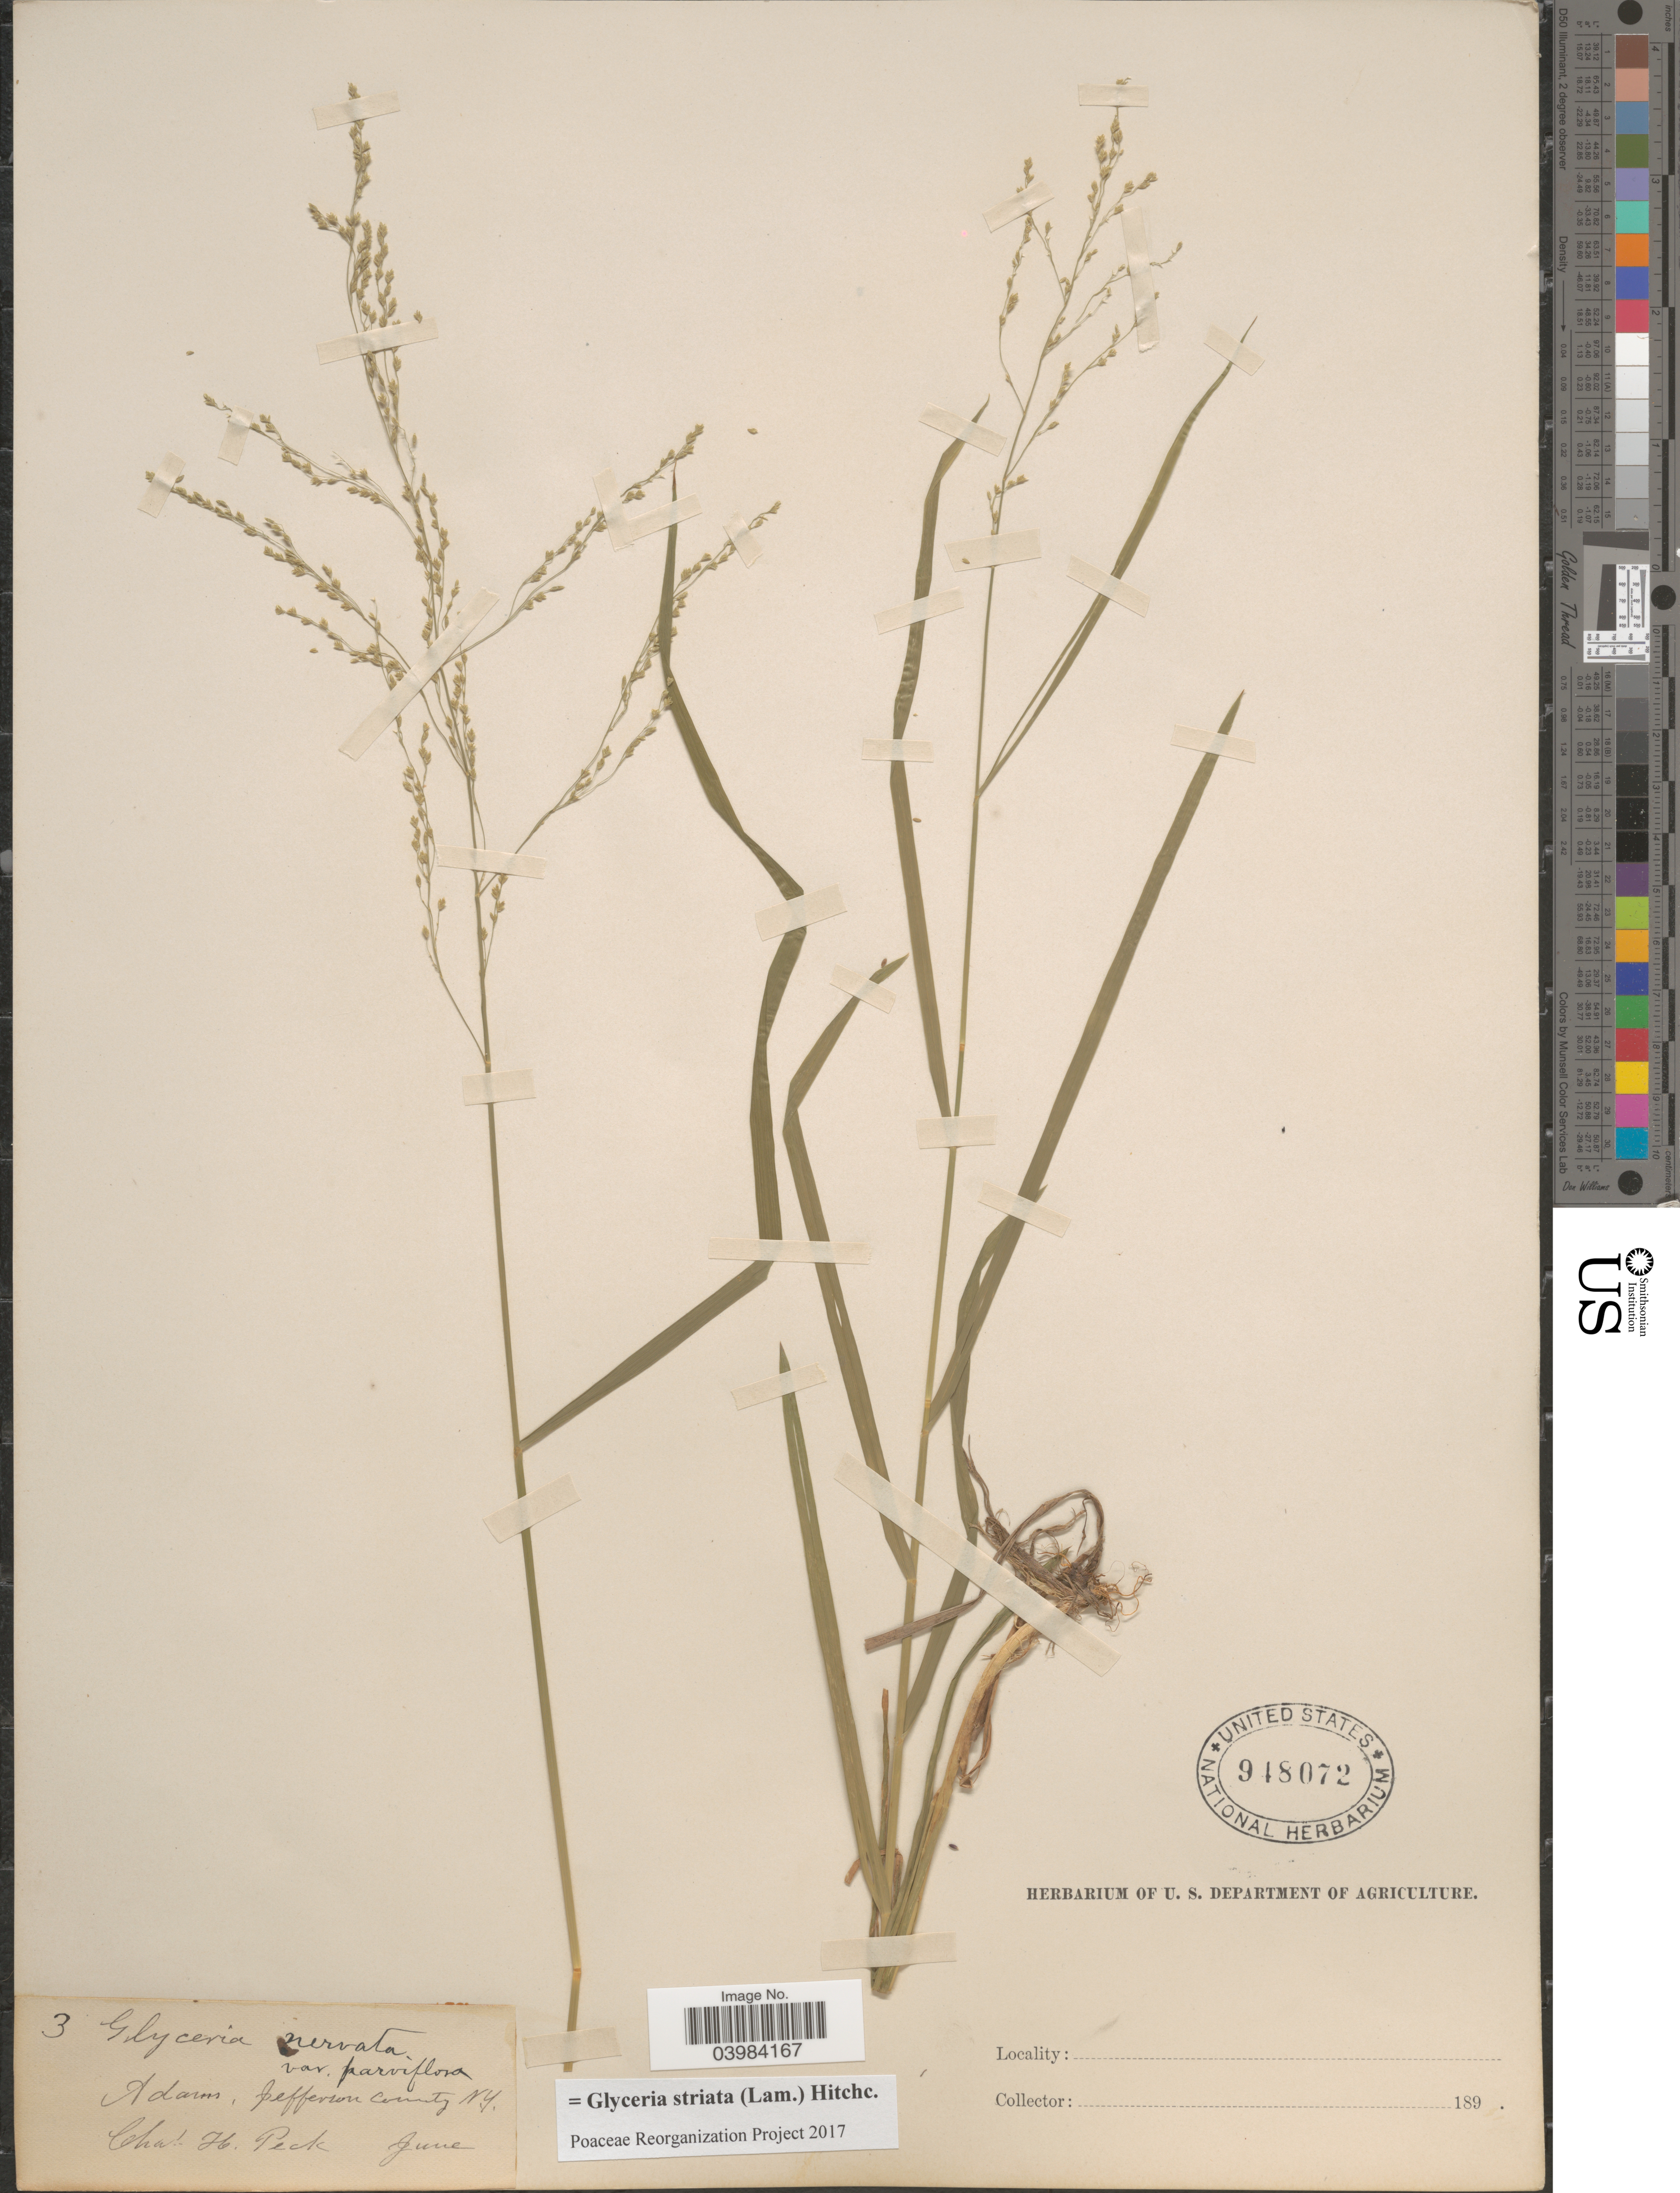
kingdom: Plantae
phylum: Tracheophyta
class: Liliopsida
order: Poales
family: Poaceae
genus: Glyceria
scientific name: Glyceria striata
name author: (Lam.) Hitchc.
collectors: C. H. Peck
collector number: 3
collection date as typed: June 189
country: United States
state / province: New York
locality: Adams, Jefferson County.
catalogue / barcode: US 948072